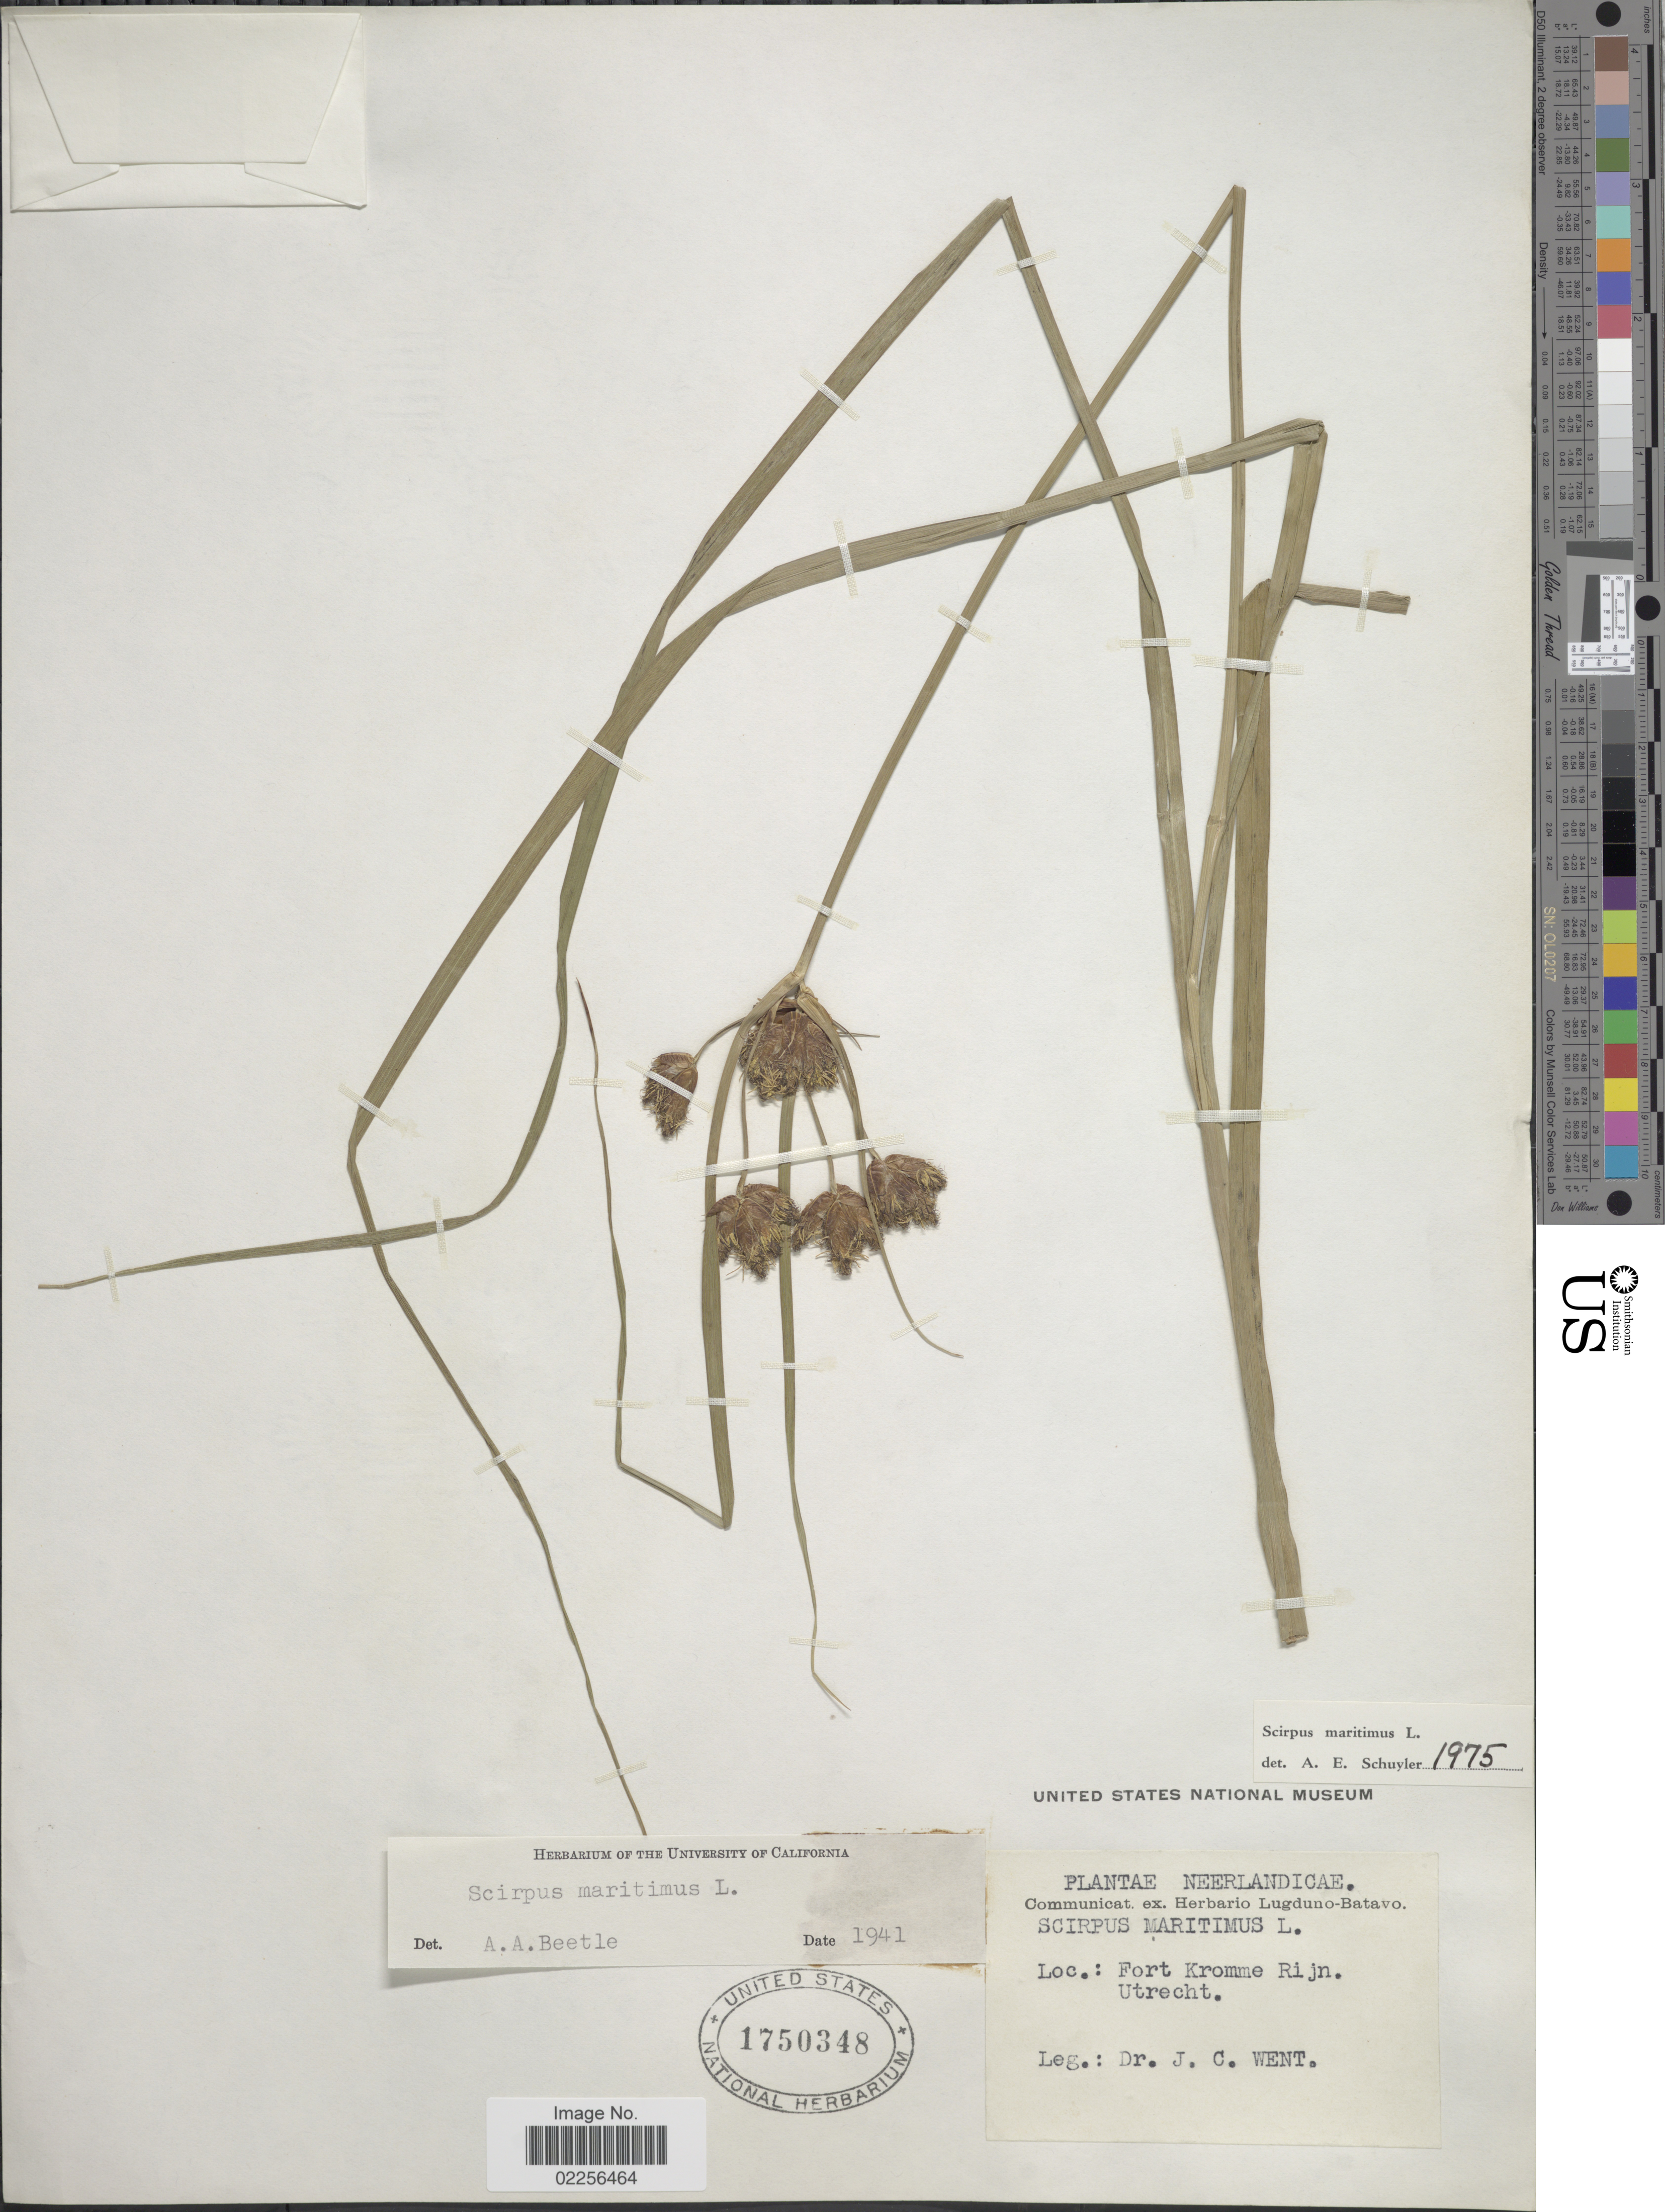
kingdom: Plantae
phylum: Tracheophyta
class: Liliopsida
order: Poales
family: Cyperaceae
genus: Bolboschoenus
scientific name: Bolboschoenus maritimus subsp. maritimus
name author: (L.) Palla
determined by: Strong, Mark T., (BOT), Smithsonian Institution - National Museum of Natural History (UNITED STATES)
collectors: J. C. Went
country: Netherlands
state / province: Utrecht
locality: Neerlandicae, Fort Kromme Rijn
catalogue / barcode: US 1750348